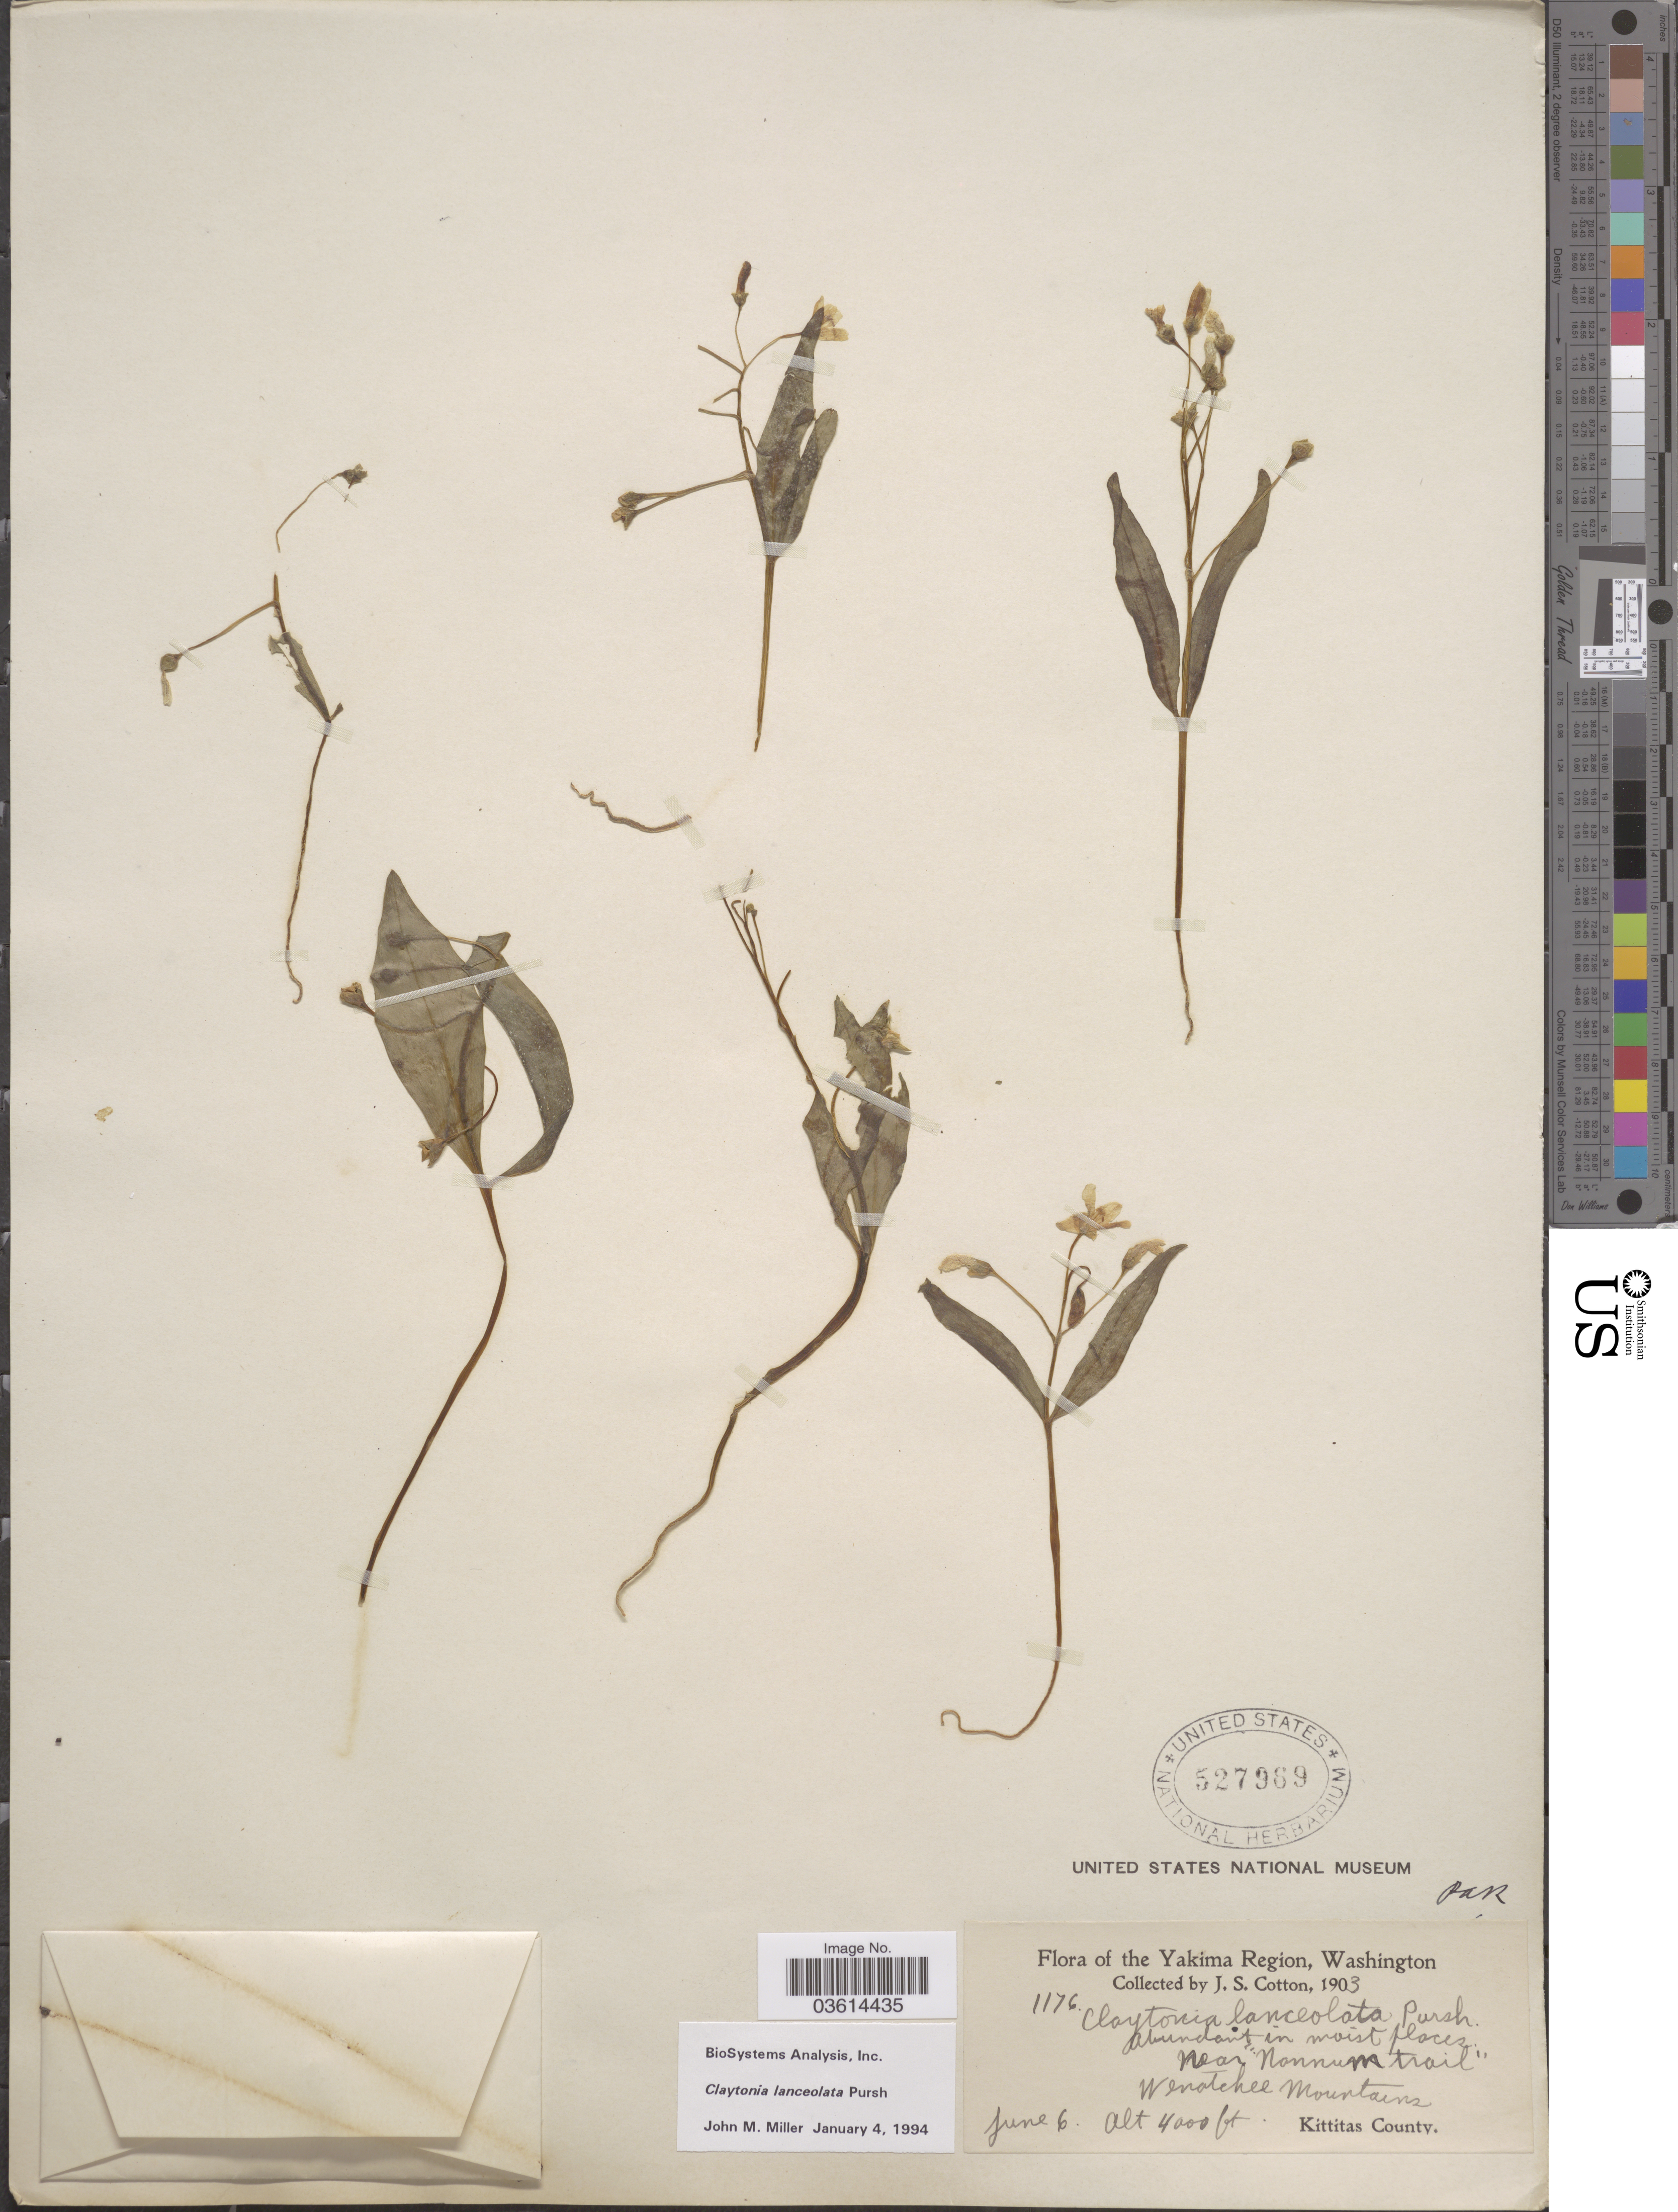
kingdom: Plantae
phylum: Tracheophyta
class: Magnoliopsida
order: Caryophyllales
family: Montiaceae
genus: Claytonia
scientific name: Claytonia lanceolata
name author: Pursh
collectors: J. S. Cotton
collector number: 1176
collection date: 1903-06-06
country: United States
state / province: Washington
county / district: Kittitas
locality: The Yakima Region. Near Naneum trail, Wenatchee Mountains. Kittitas County.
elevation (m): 1219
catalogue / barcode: US 527969